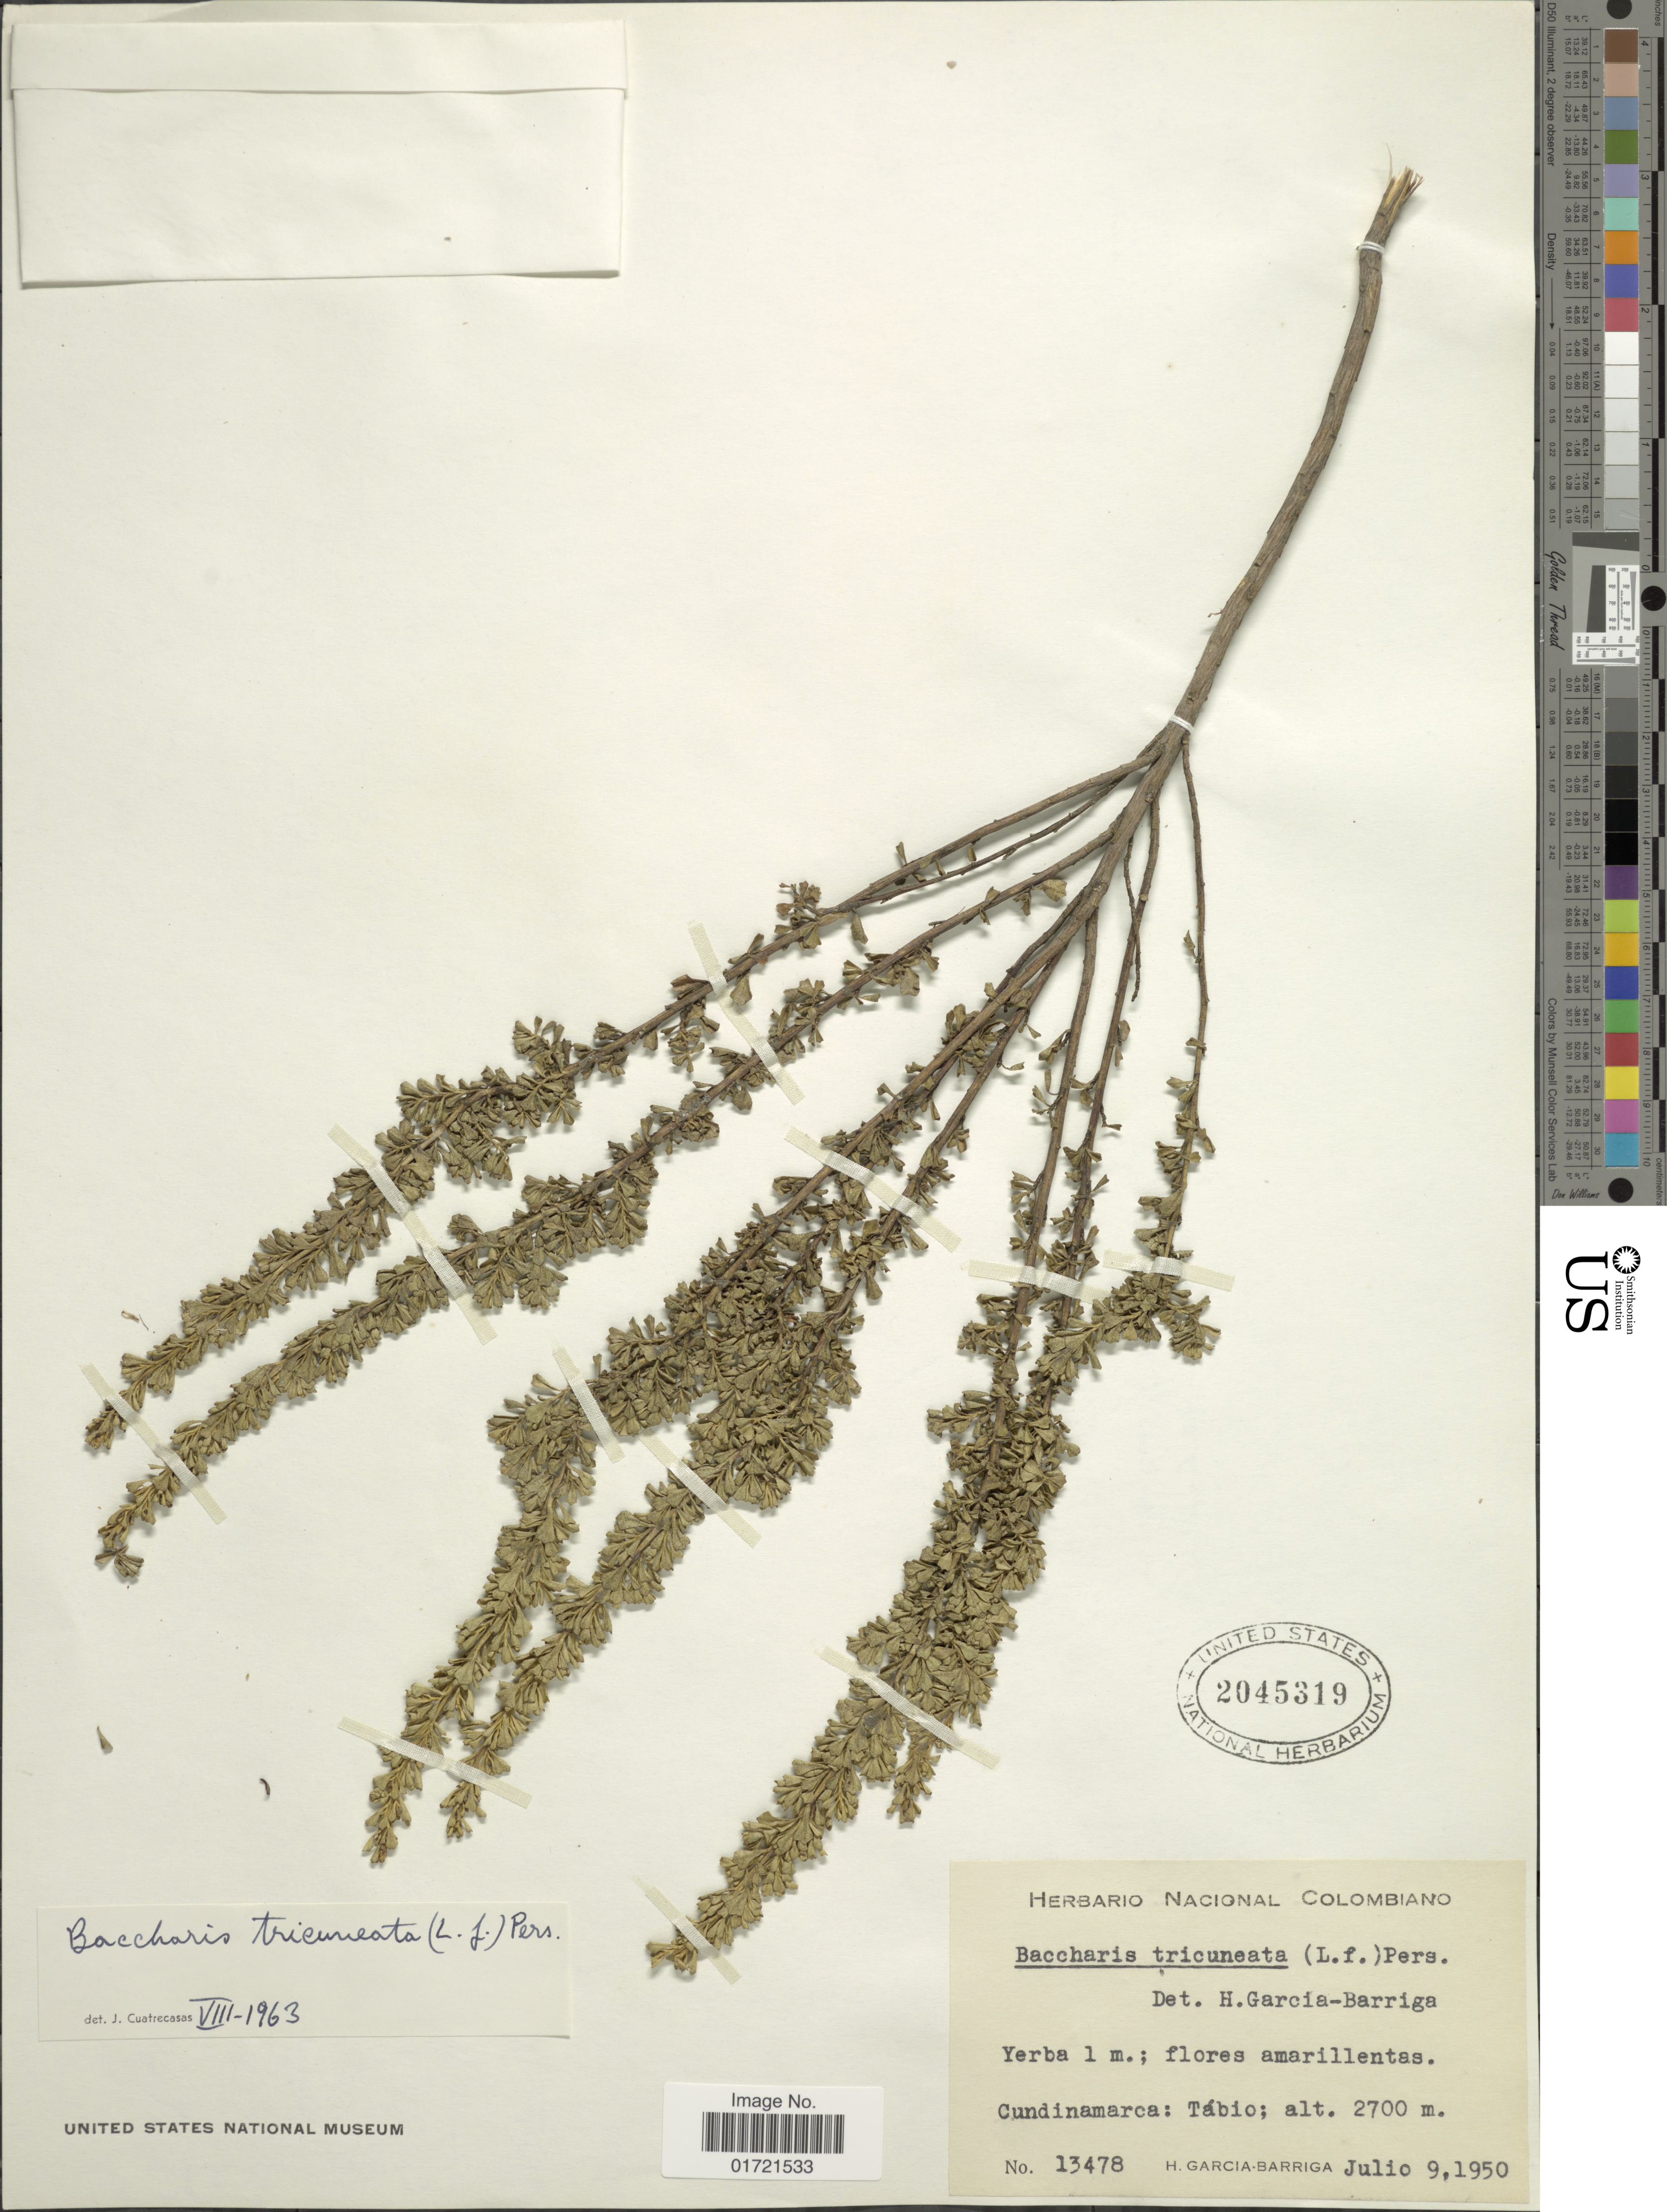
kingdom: Plantae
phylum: Tracheophyta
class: Magnoliopsida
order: Asterales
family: Asteraceae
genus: Baccharis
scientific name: Baccharis tricuneata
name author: (L. f.) Pers.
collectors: H. García Barriga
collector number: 13478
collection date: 1950-07-09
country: Colombia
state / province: Cundinamarca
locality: Tabio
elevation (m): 2700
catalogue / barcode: US 2045319